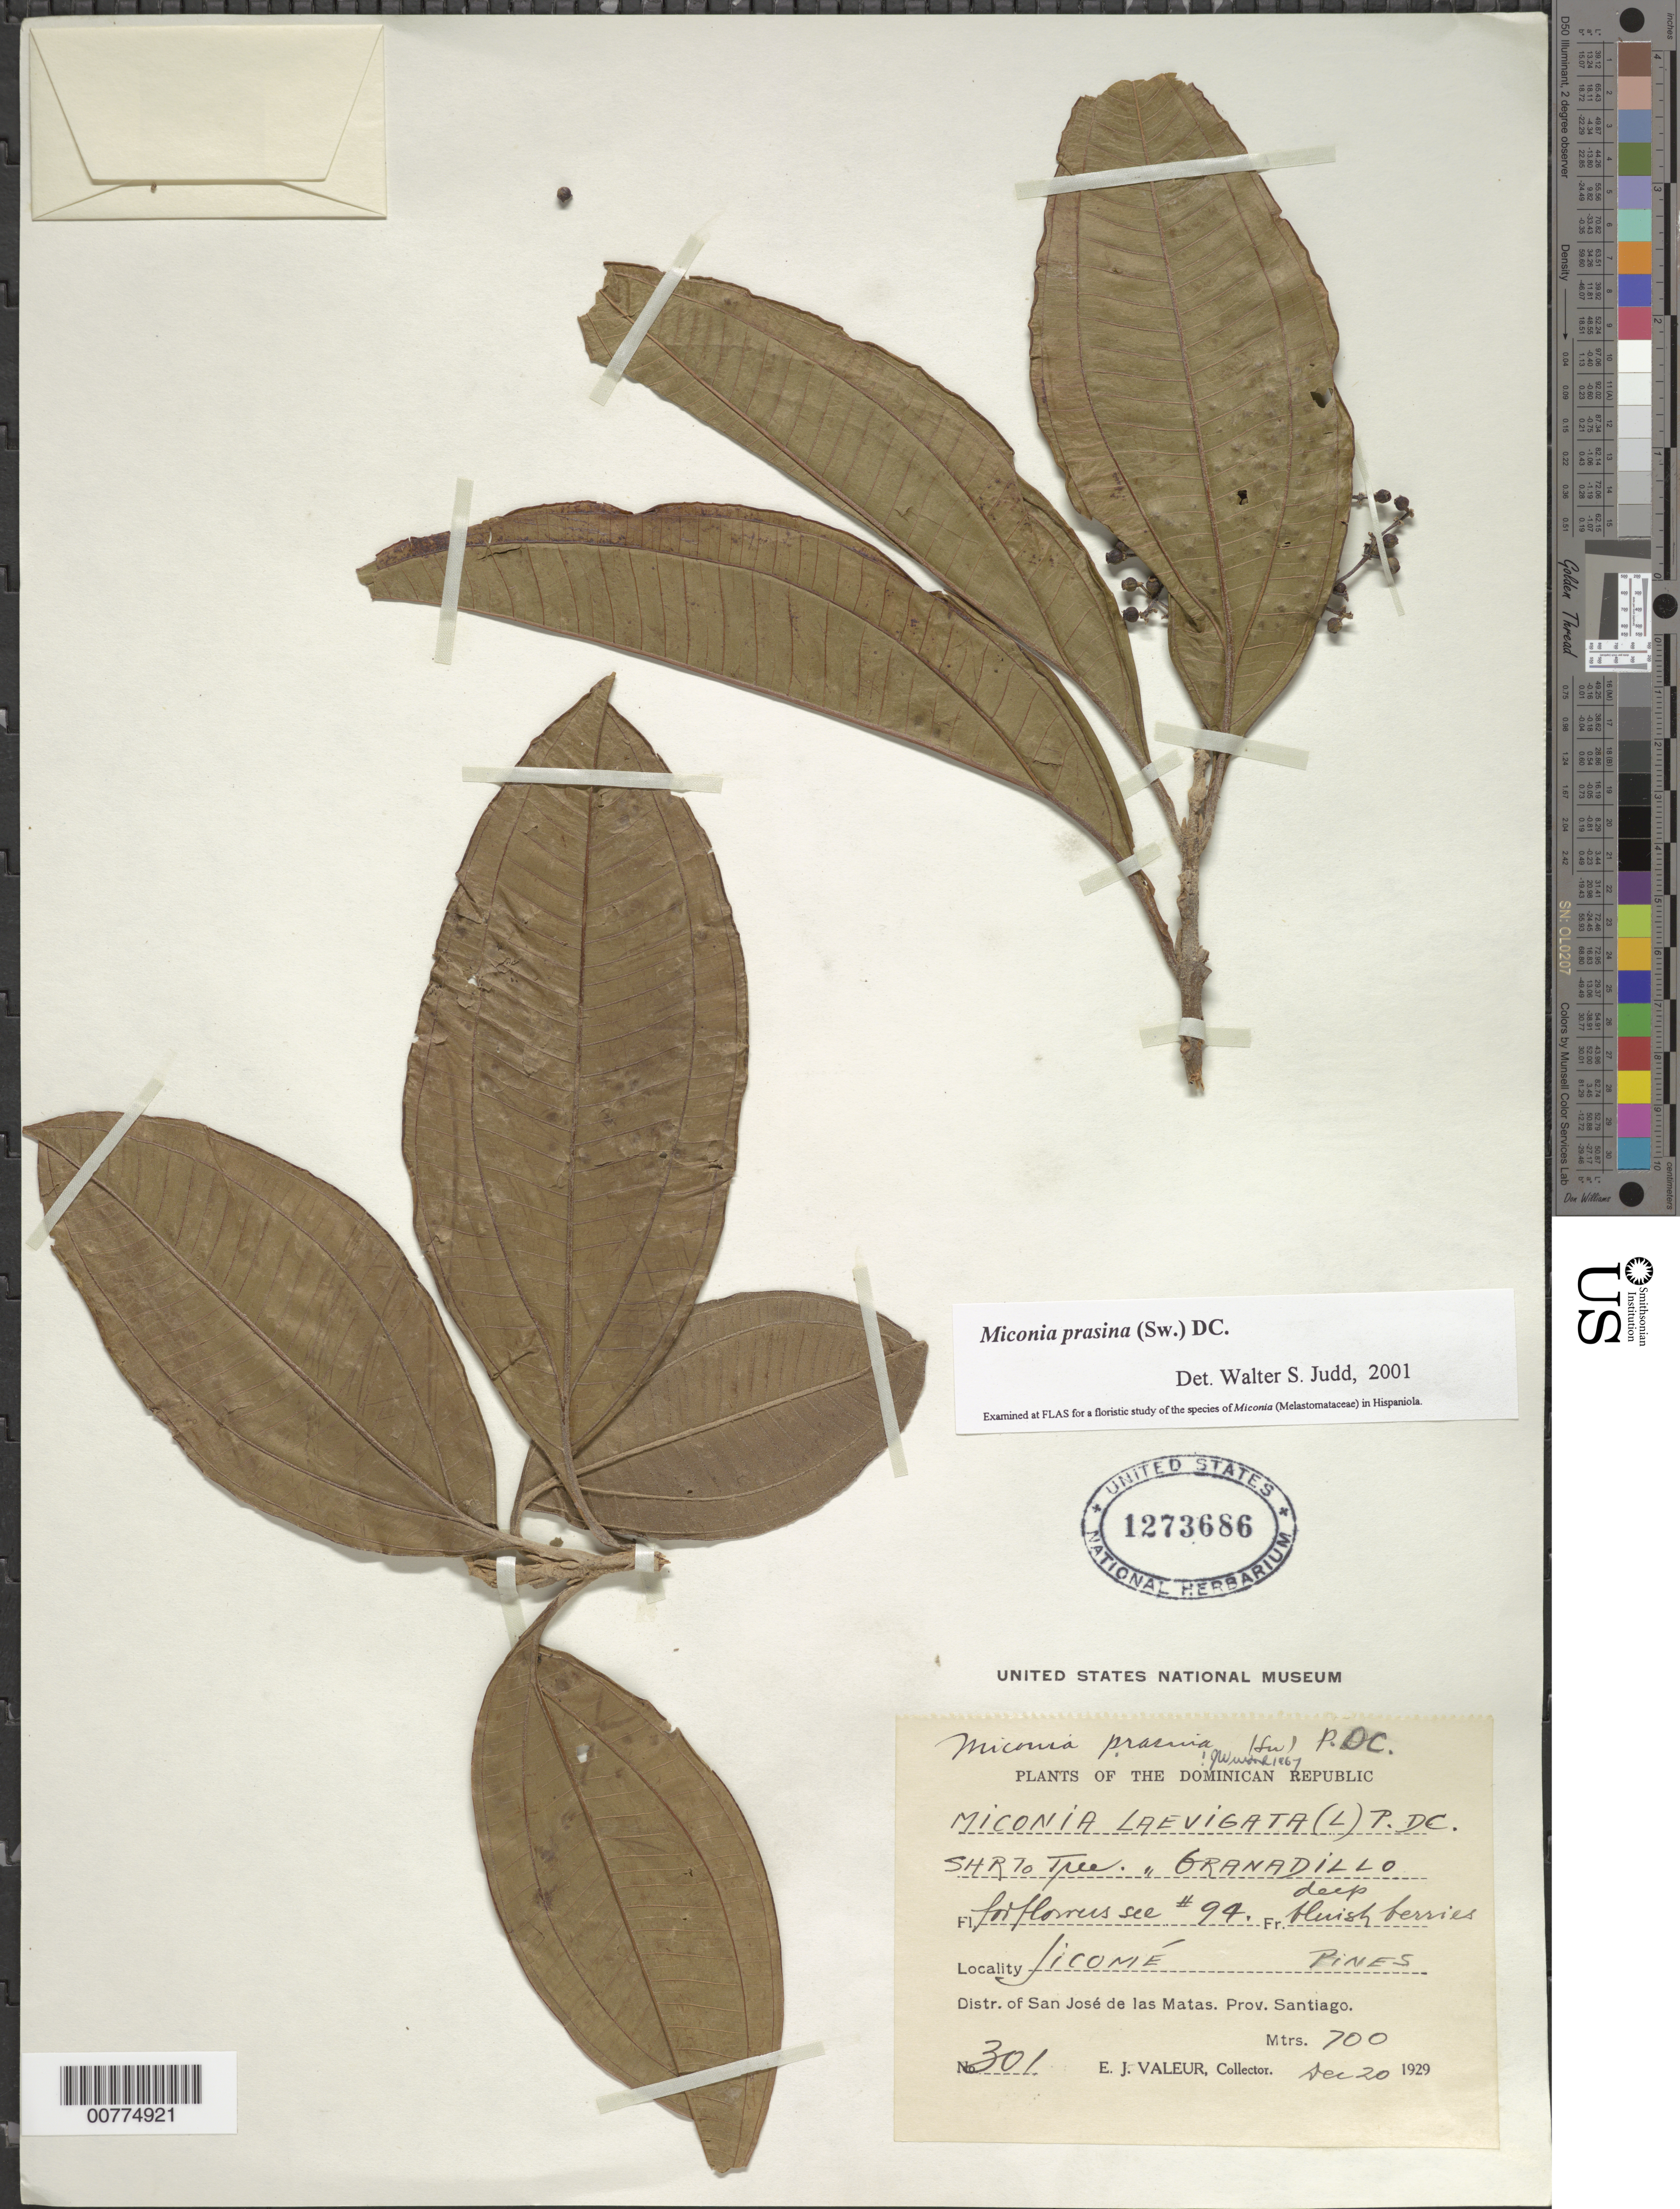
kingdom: Plantae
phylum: Tracheophyta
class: Magnoliopsida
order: Myrtales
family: Melastomataceae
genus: Miconia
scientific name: Miconia prasina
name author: (Sw.) DC.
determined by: Judd, Walter S.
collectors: E. Valeur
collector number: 301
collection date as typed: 20 Dec 1929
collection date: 1929-12-20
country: Dominican Republic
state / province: Santiago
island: Hispaniola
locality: San José de las Matas, Jicomé.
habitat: Pines.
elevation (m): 700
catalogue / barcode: US 1273686